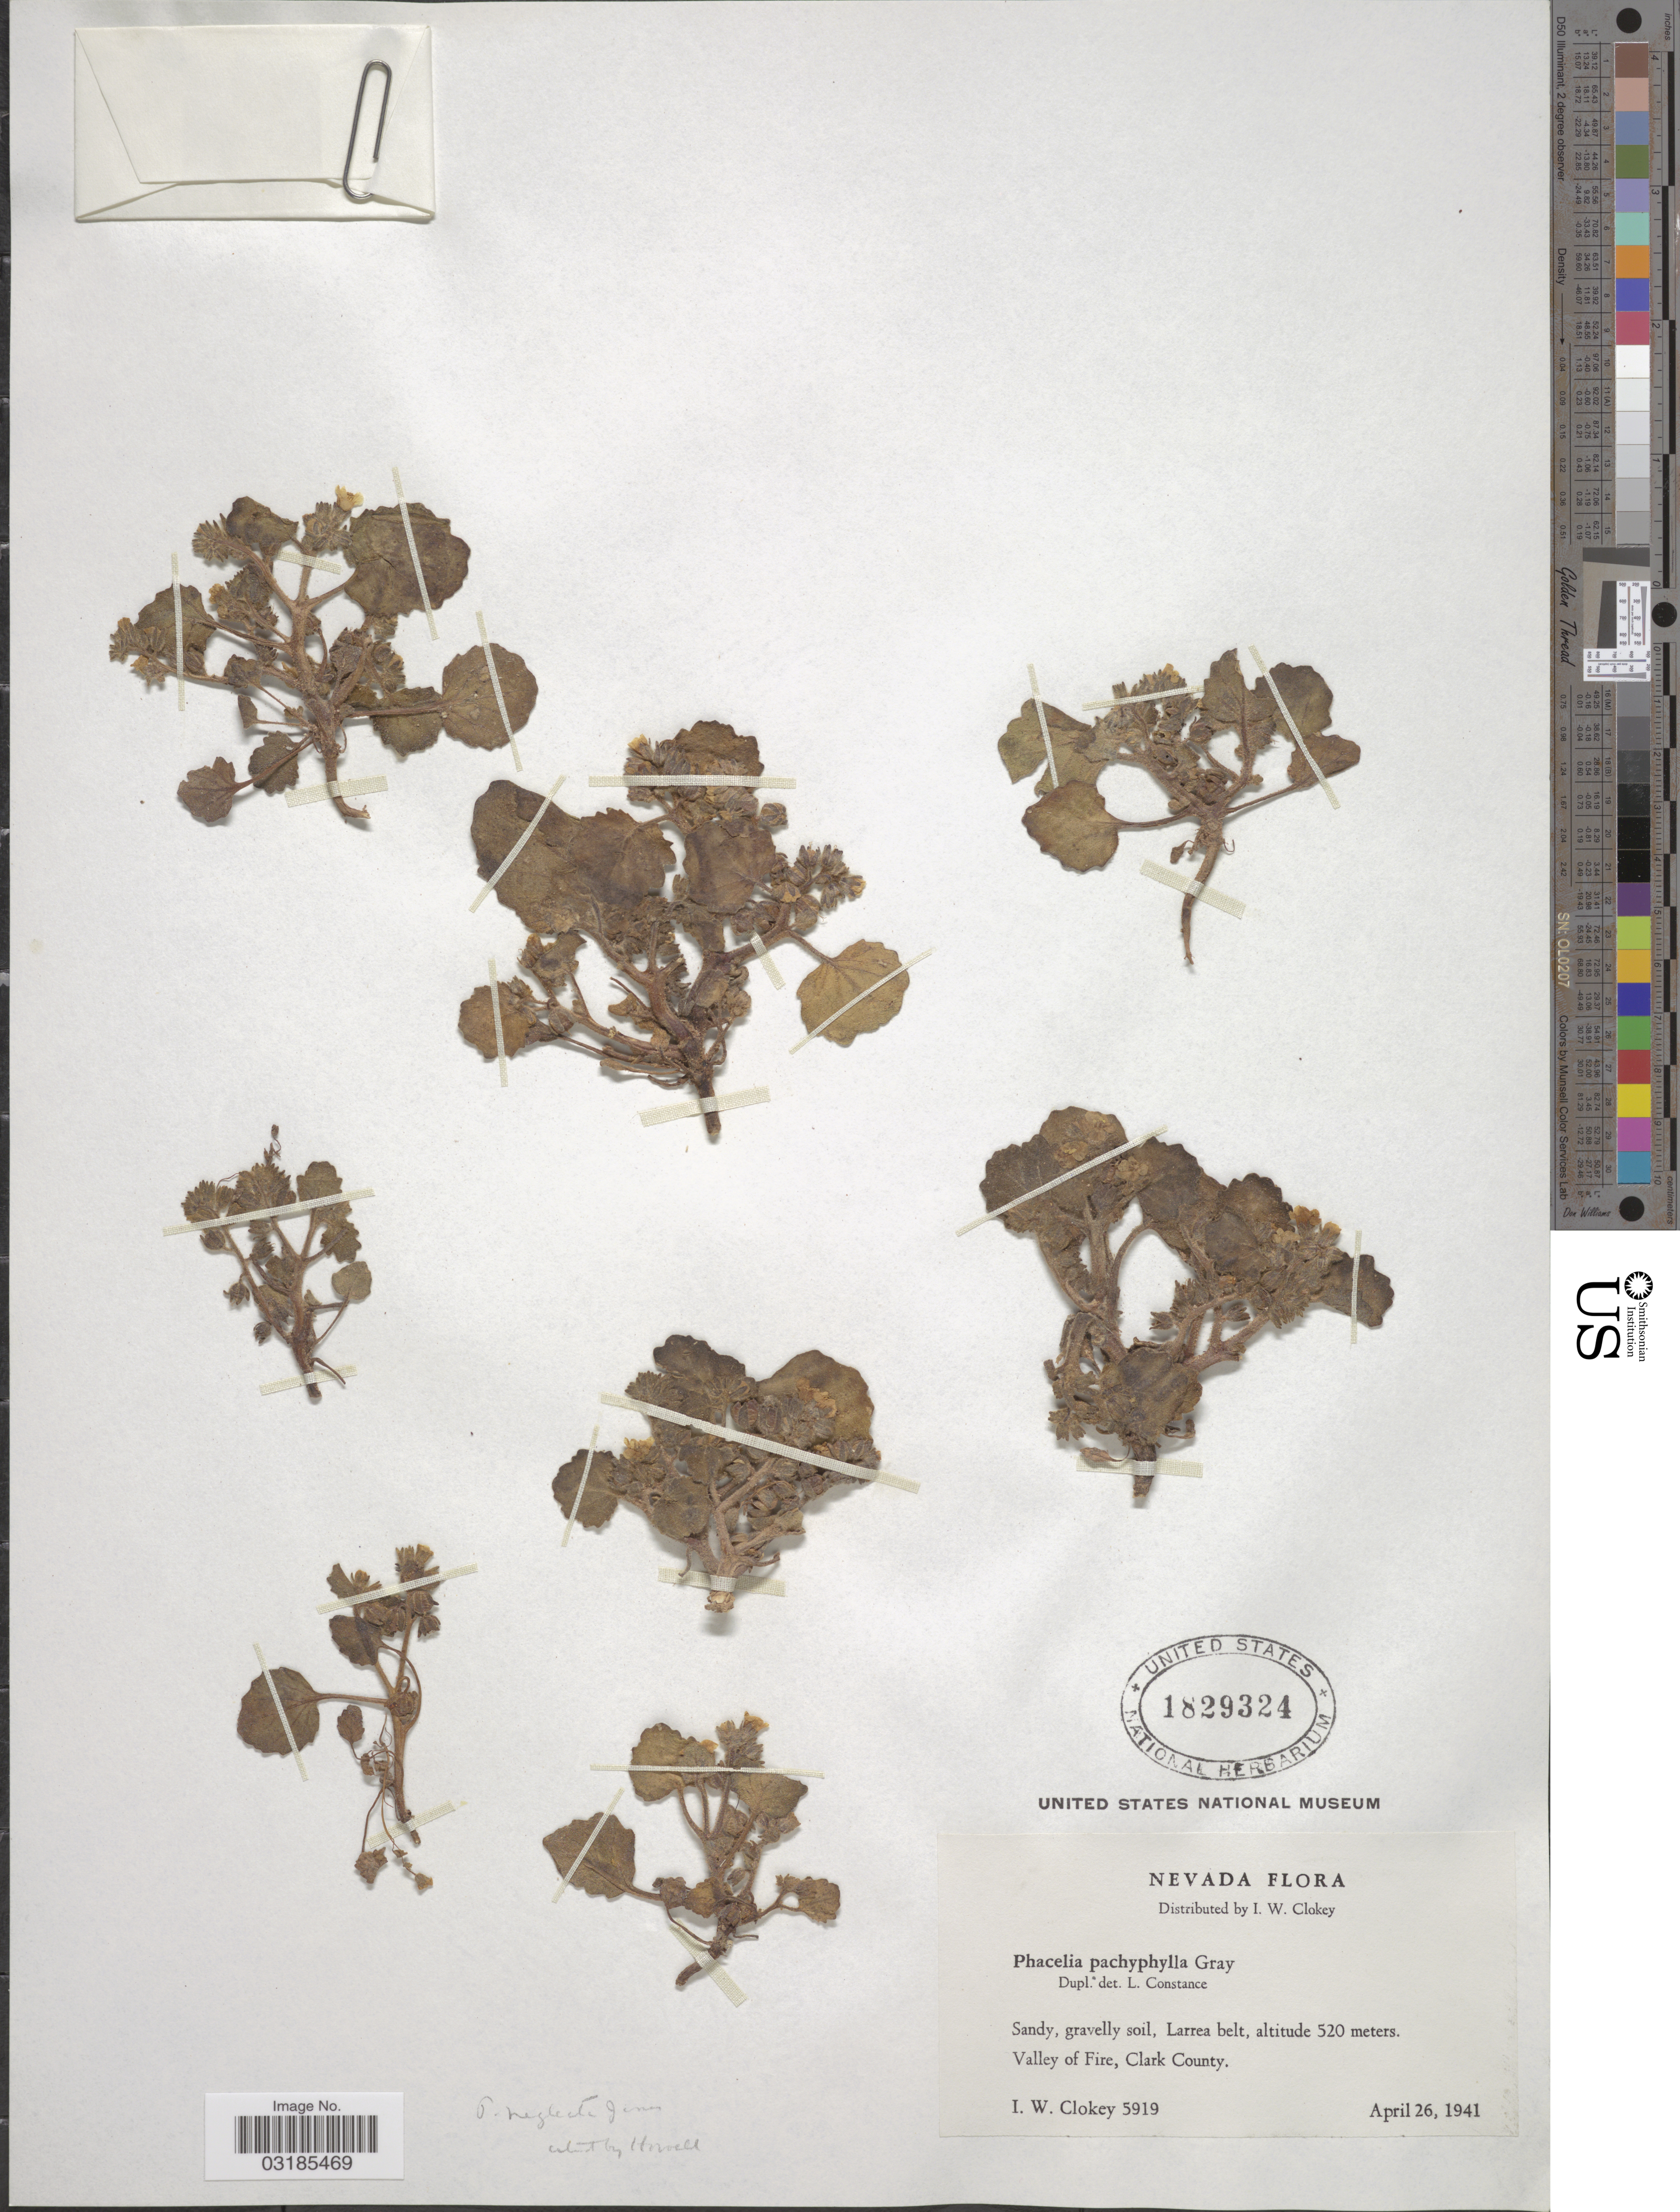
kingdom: Plantae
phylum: Tracheophyta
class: Magnoliopsida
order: Boraginales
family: Hydrophyllaceae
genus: Phacelia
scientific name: Phacelia neglecta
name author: M.E. Jones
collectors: I. W. Clokey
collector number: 5919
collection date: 1941-04-26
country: United States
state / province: Nevada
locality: Larrea belt. Valley of Fire, Clark County.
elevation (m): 520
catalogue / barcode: US 1829324